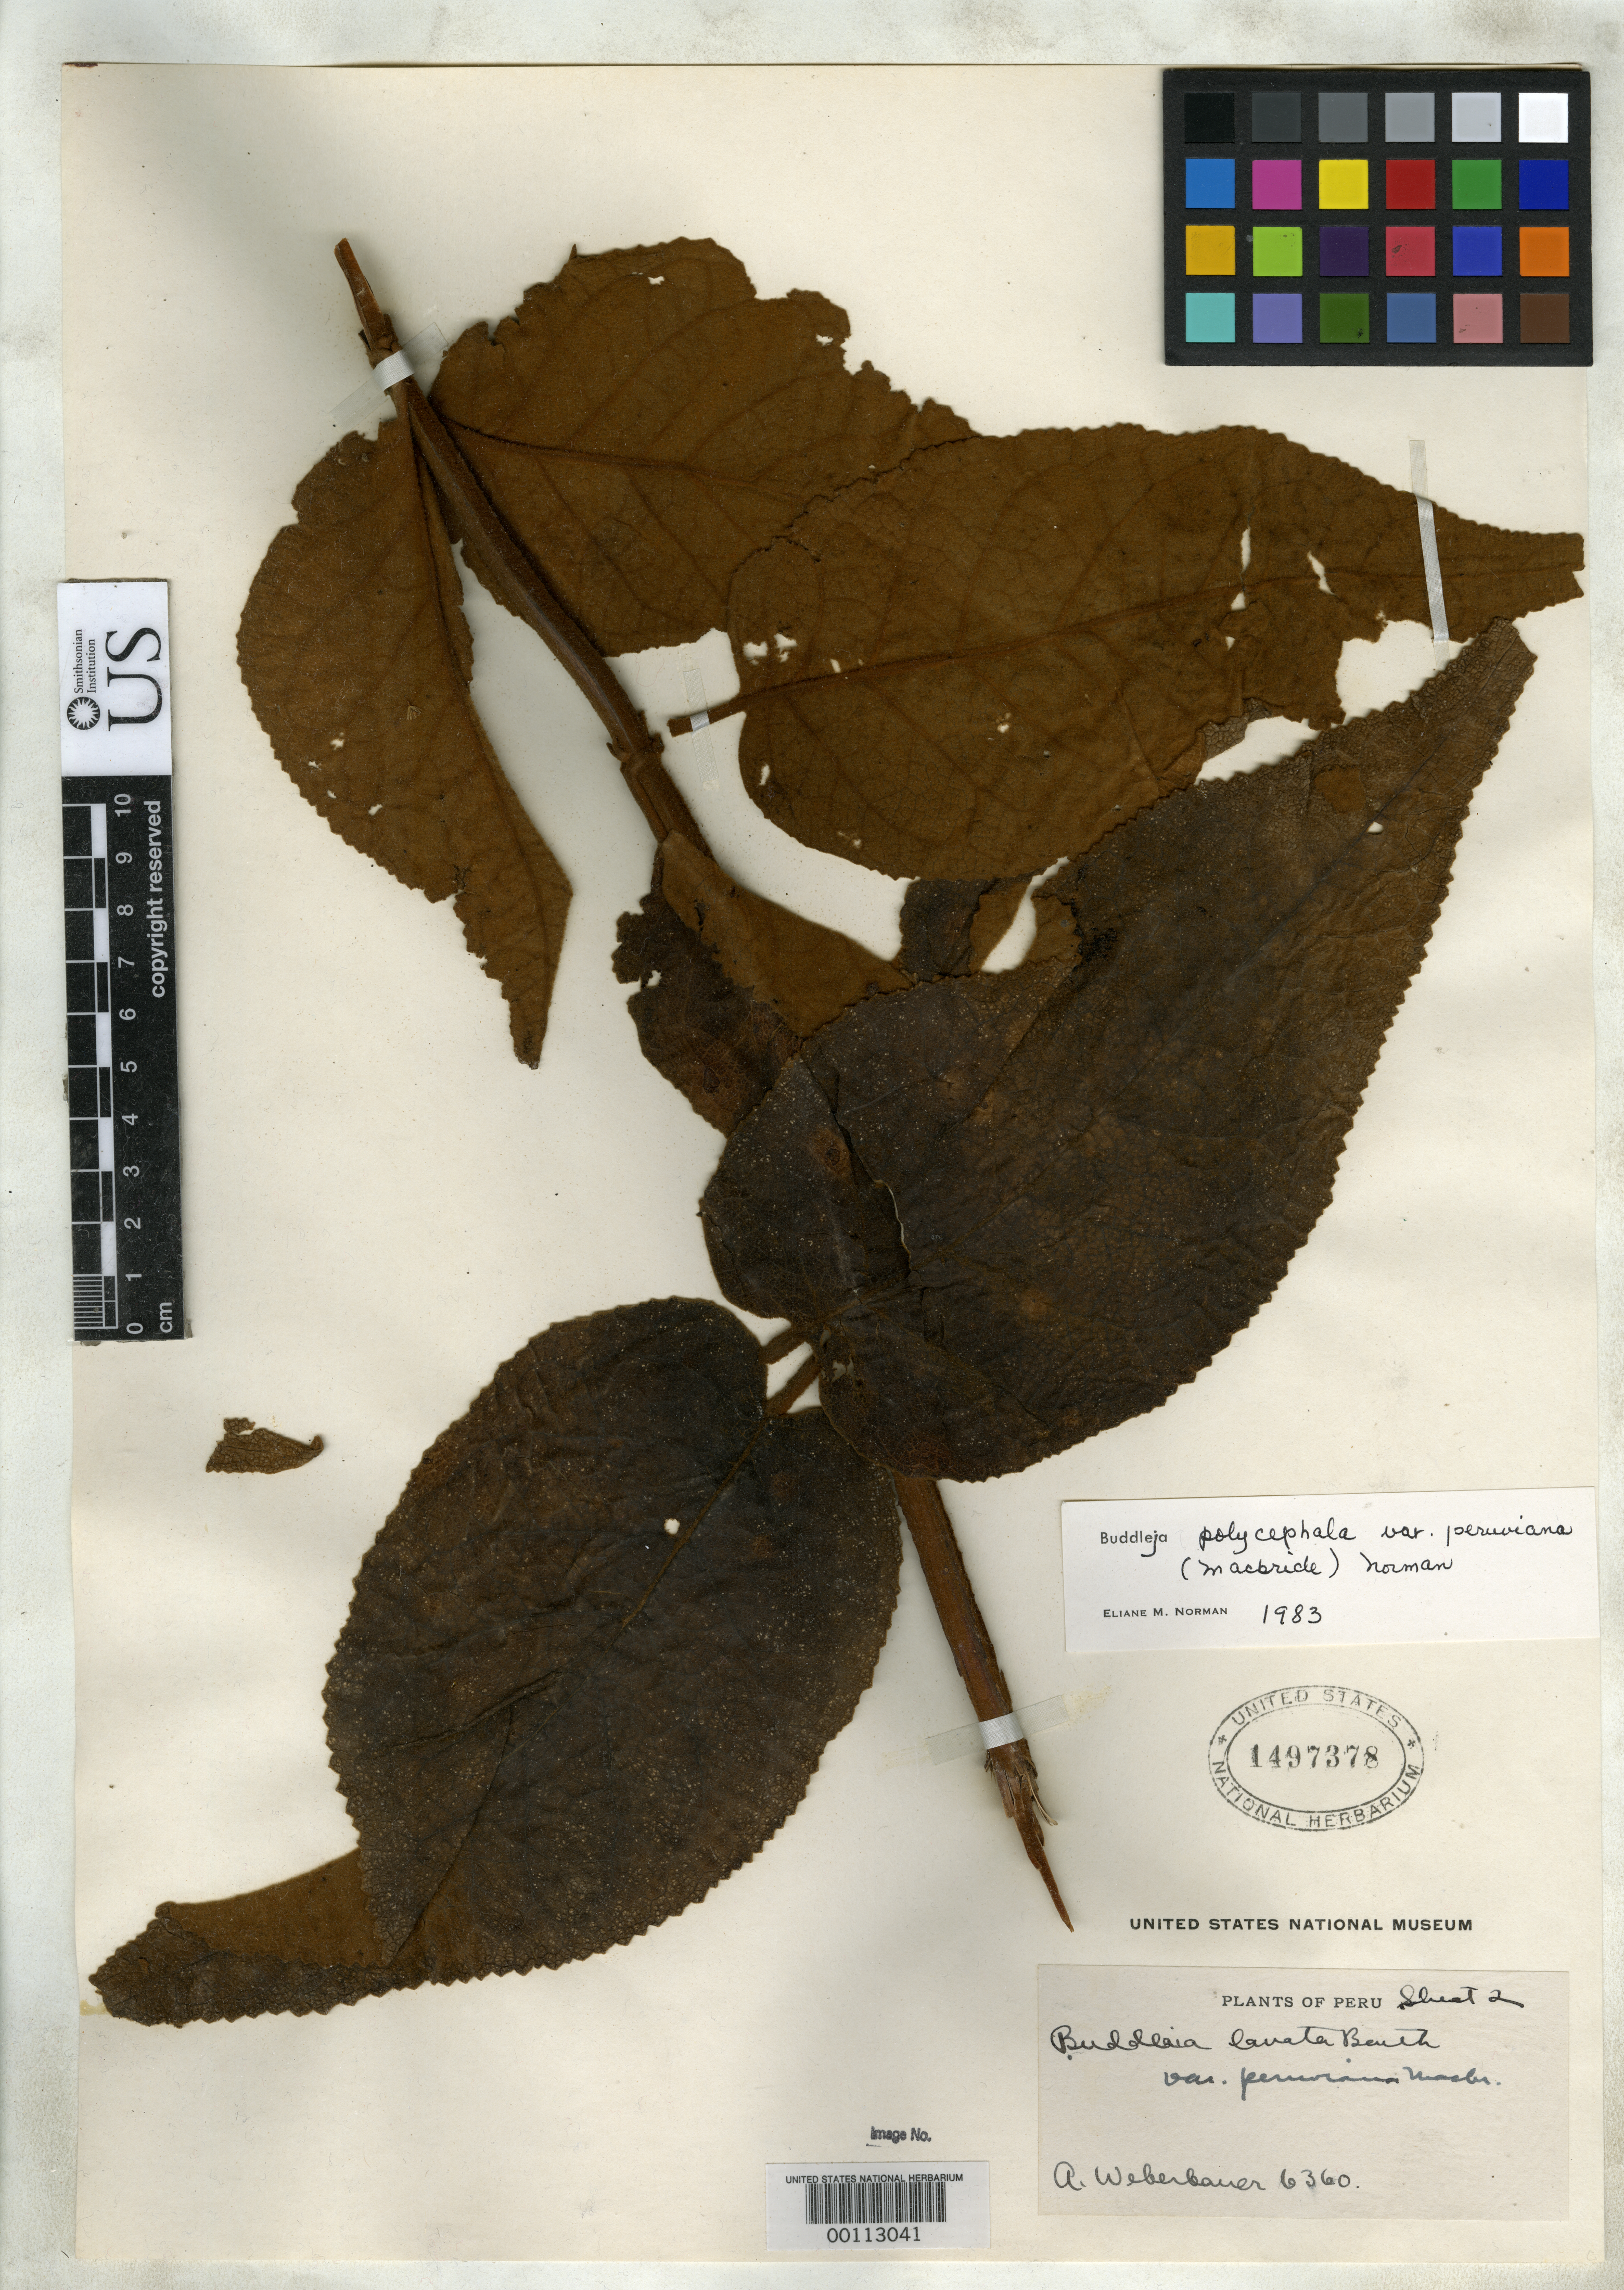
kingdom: Plantae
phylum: Tracheophyta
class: Magnoliopsida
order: Lamiales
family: Scrophulariaceae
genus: Buddleja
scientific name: Buddleja lanata var. peruviana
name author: J.F. Macbr.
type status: Isotype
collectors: A. Weberbauer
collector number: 6360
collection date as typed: May 1912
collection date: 1912-05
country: Peru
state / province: Piura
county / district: Ayabaca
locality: Below Ayavaca.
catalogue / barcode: US 1497378